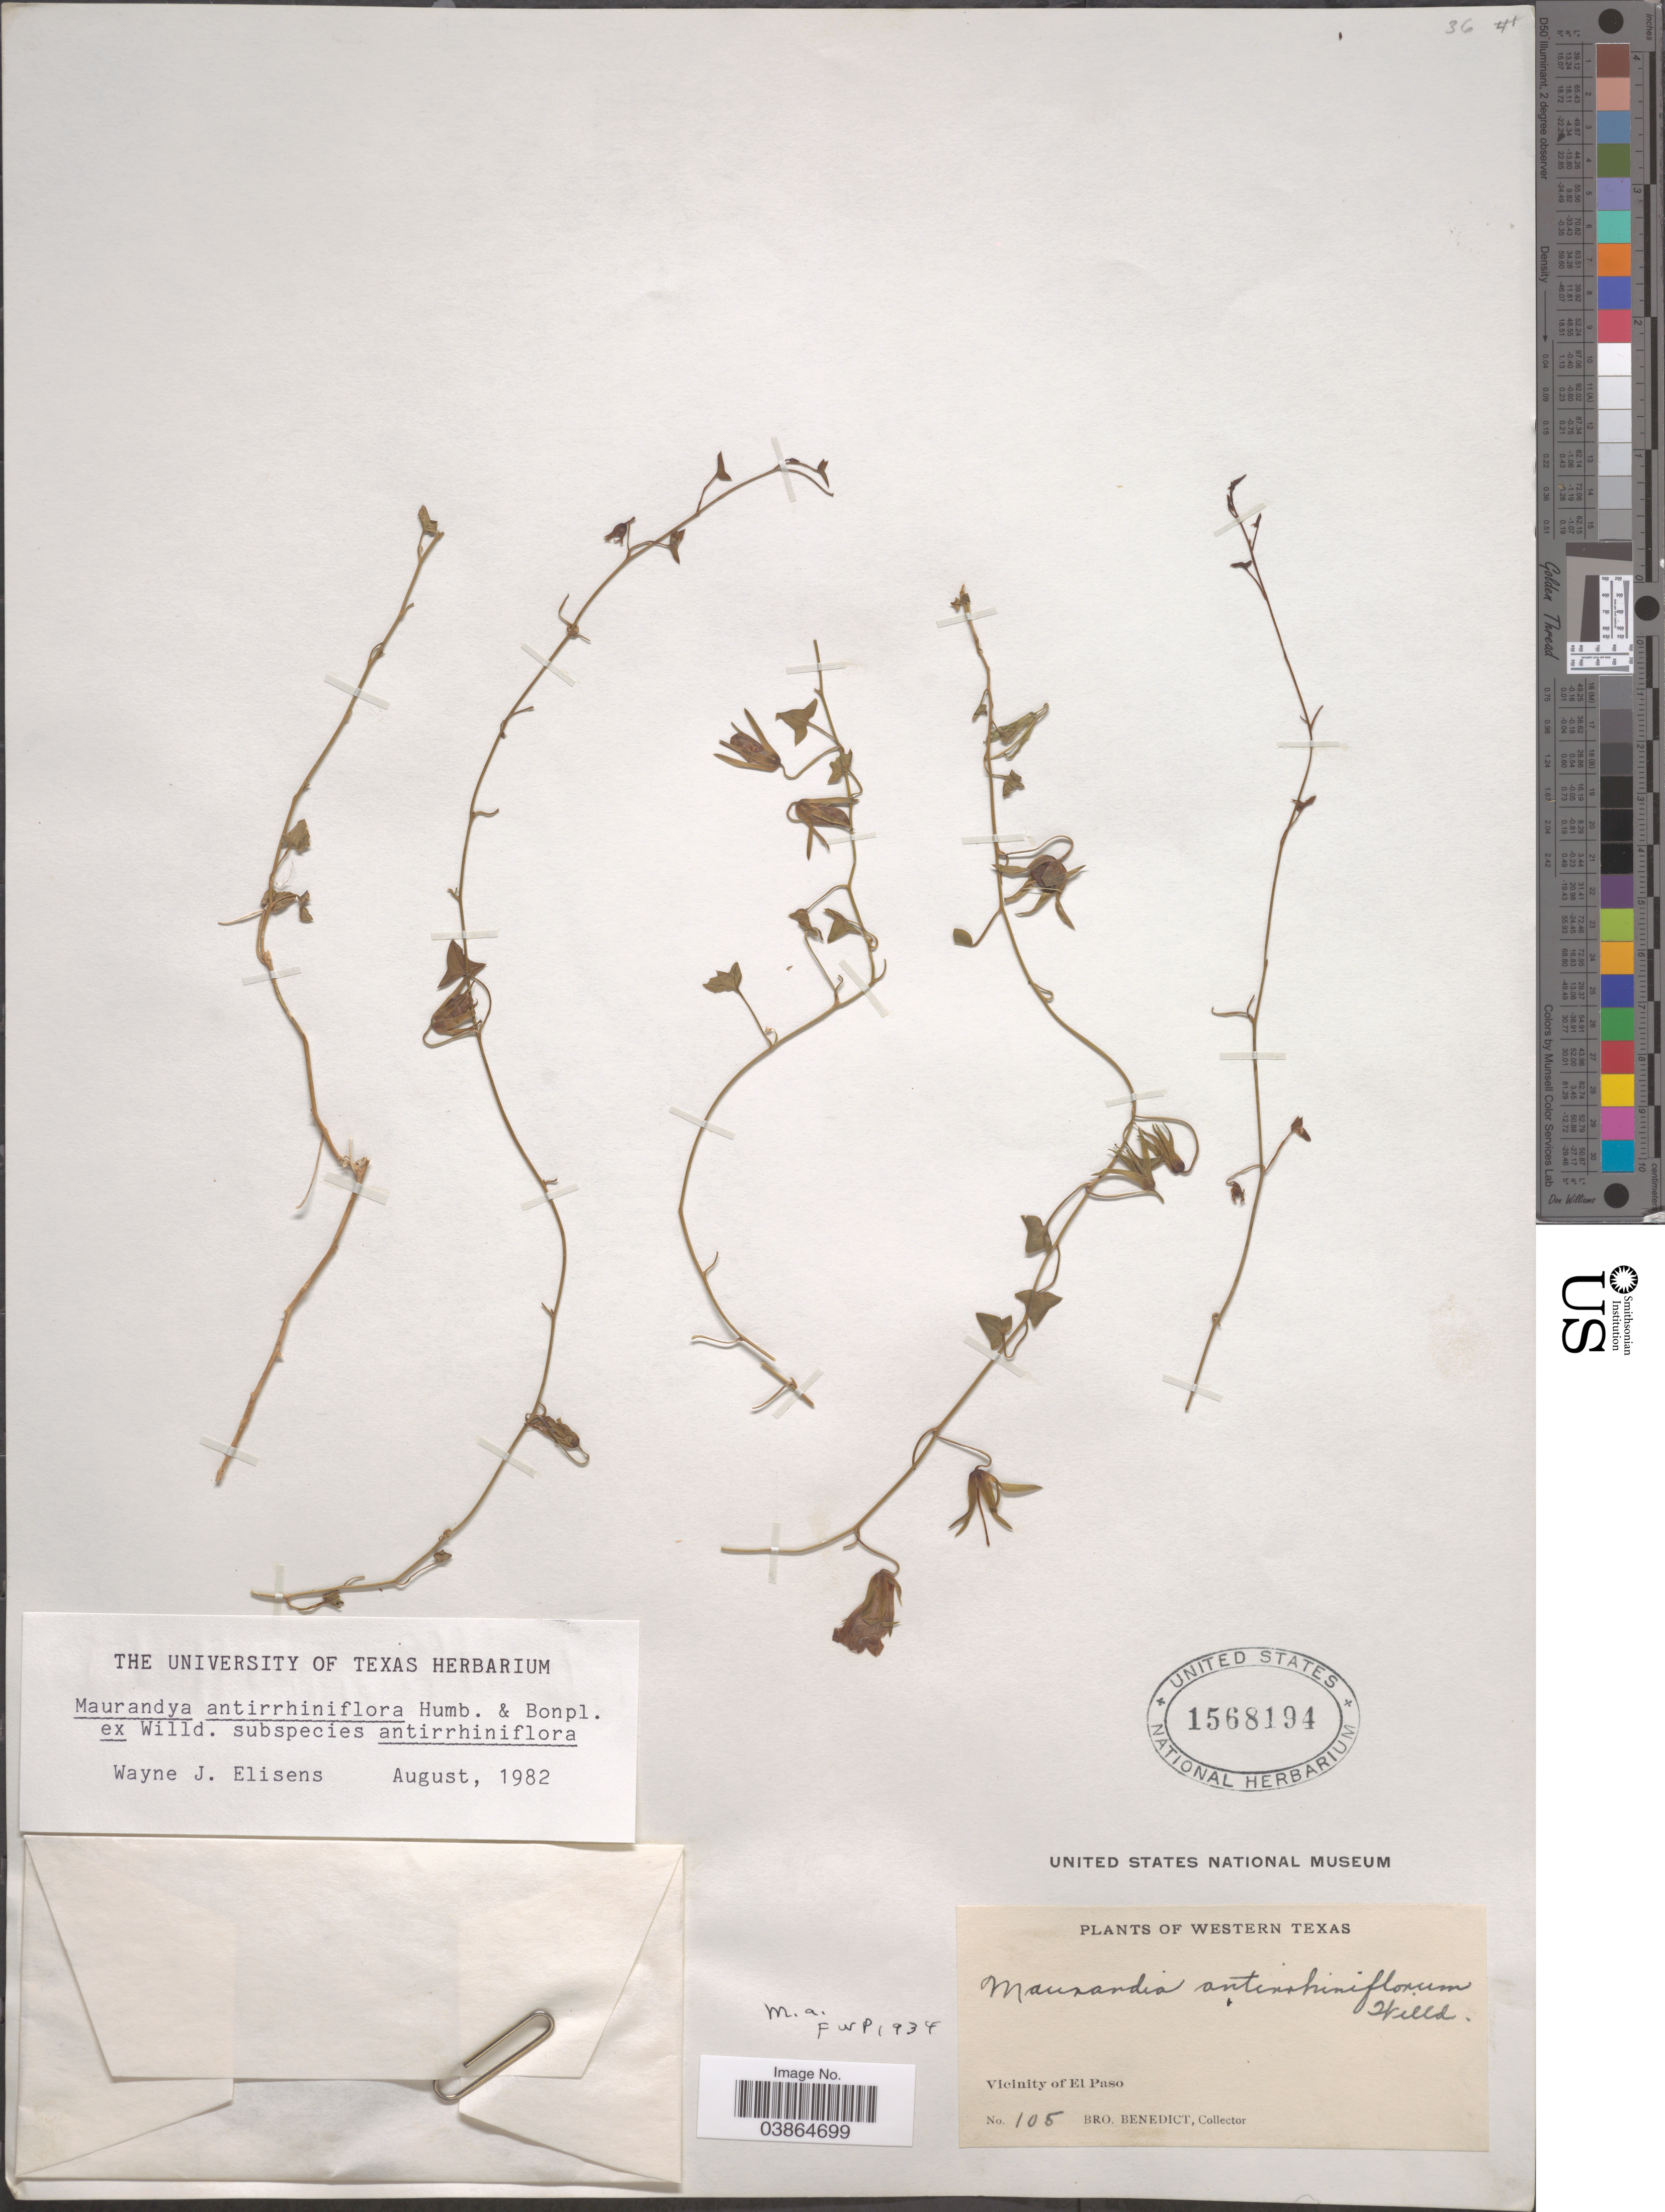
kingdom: Plantae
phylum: Tracheophyta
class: Magnoliopsida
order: Lamiales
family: Plantaginaceae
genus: Maurandya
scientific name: Maurandya antirrhiniflora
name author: Humb. & Bonpl. ex Willd.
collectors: Bro. Benedict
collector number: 105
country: United States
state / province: Texas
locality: Western Texas. Vicinity of El Paso.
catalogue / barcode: US 1568194